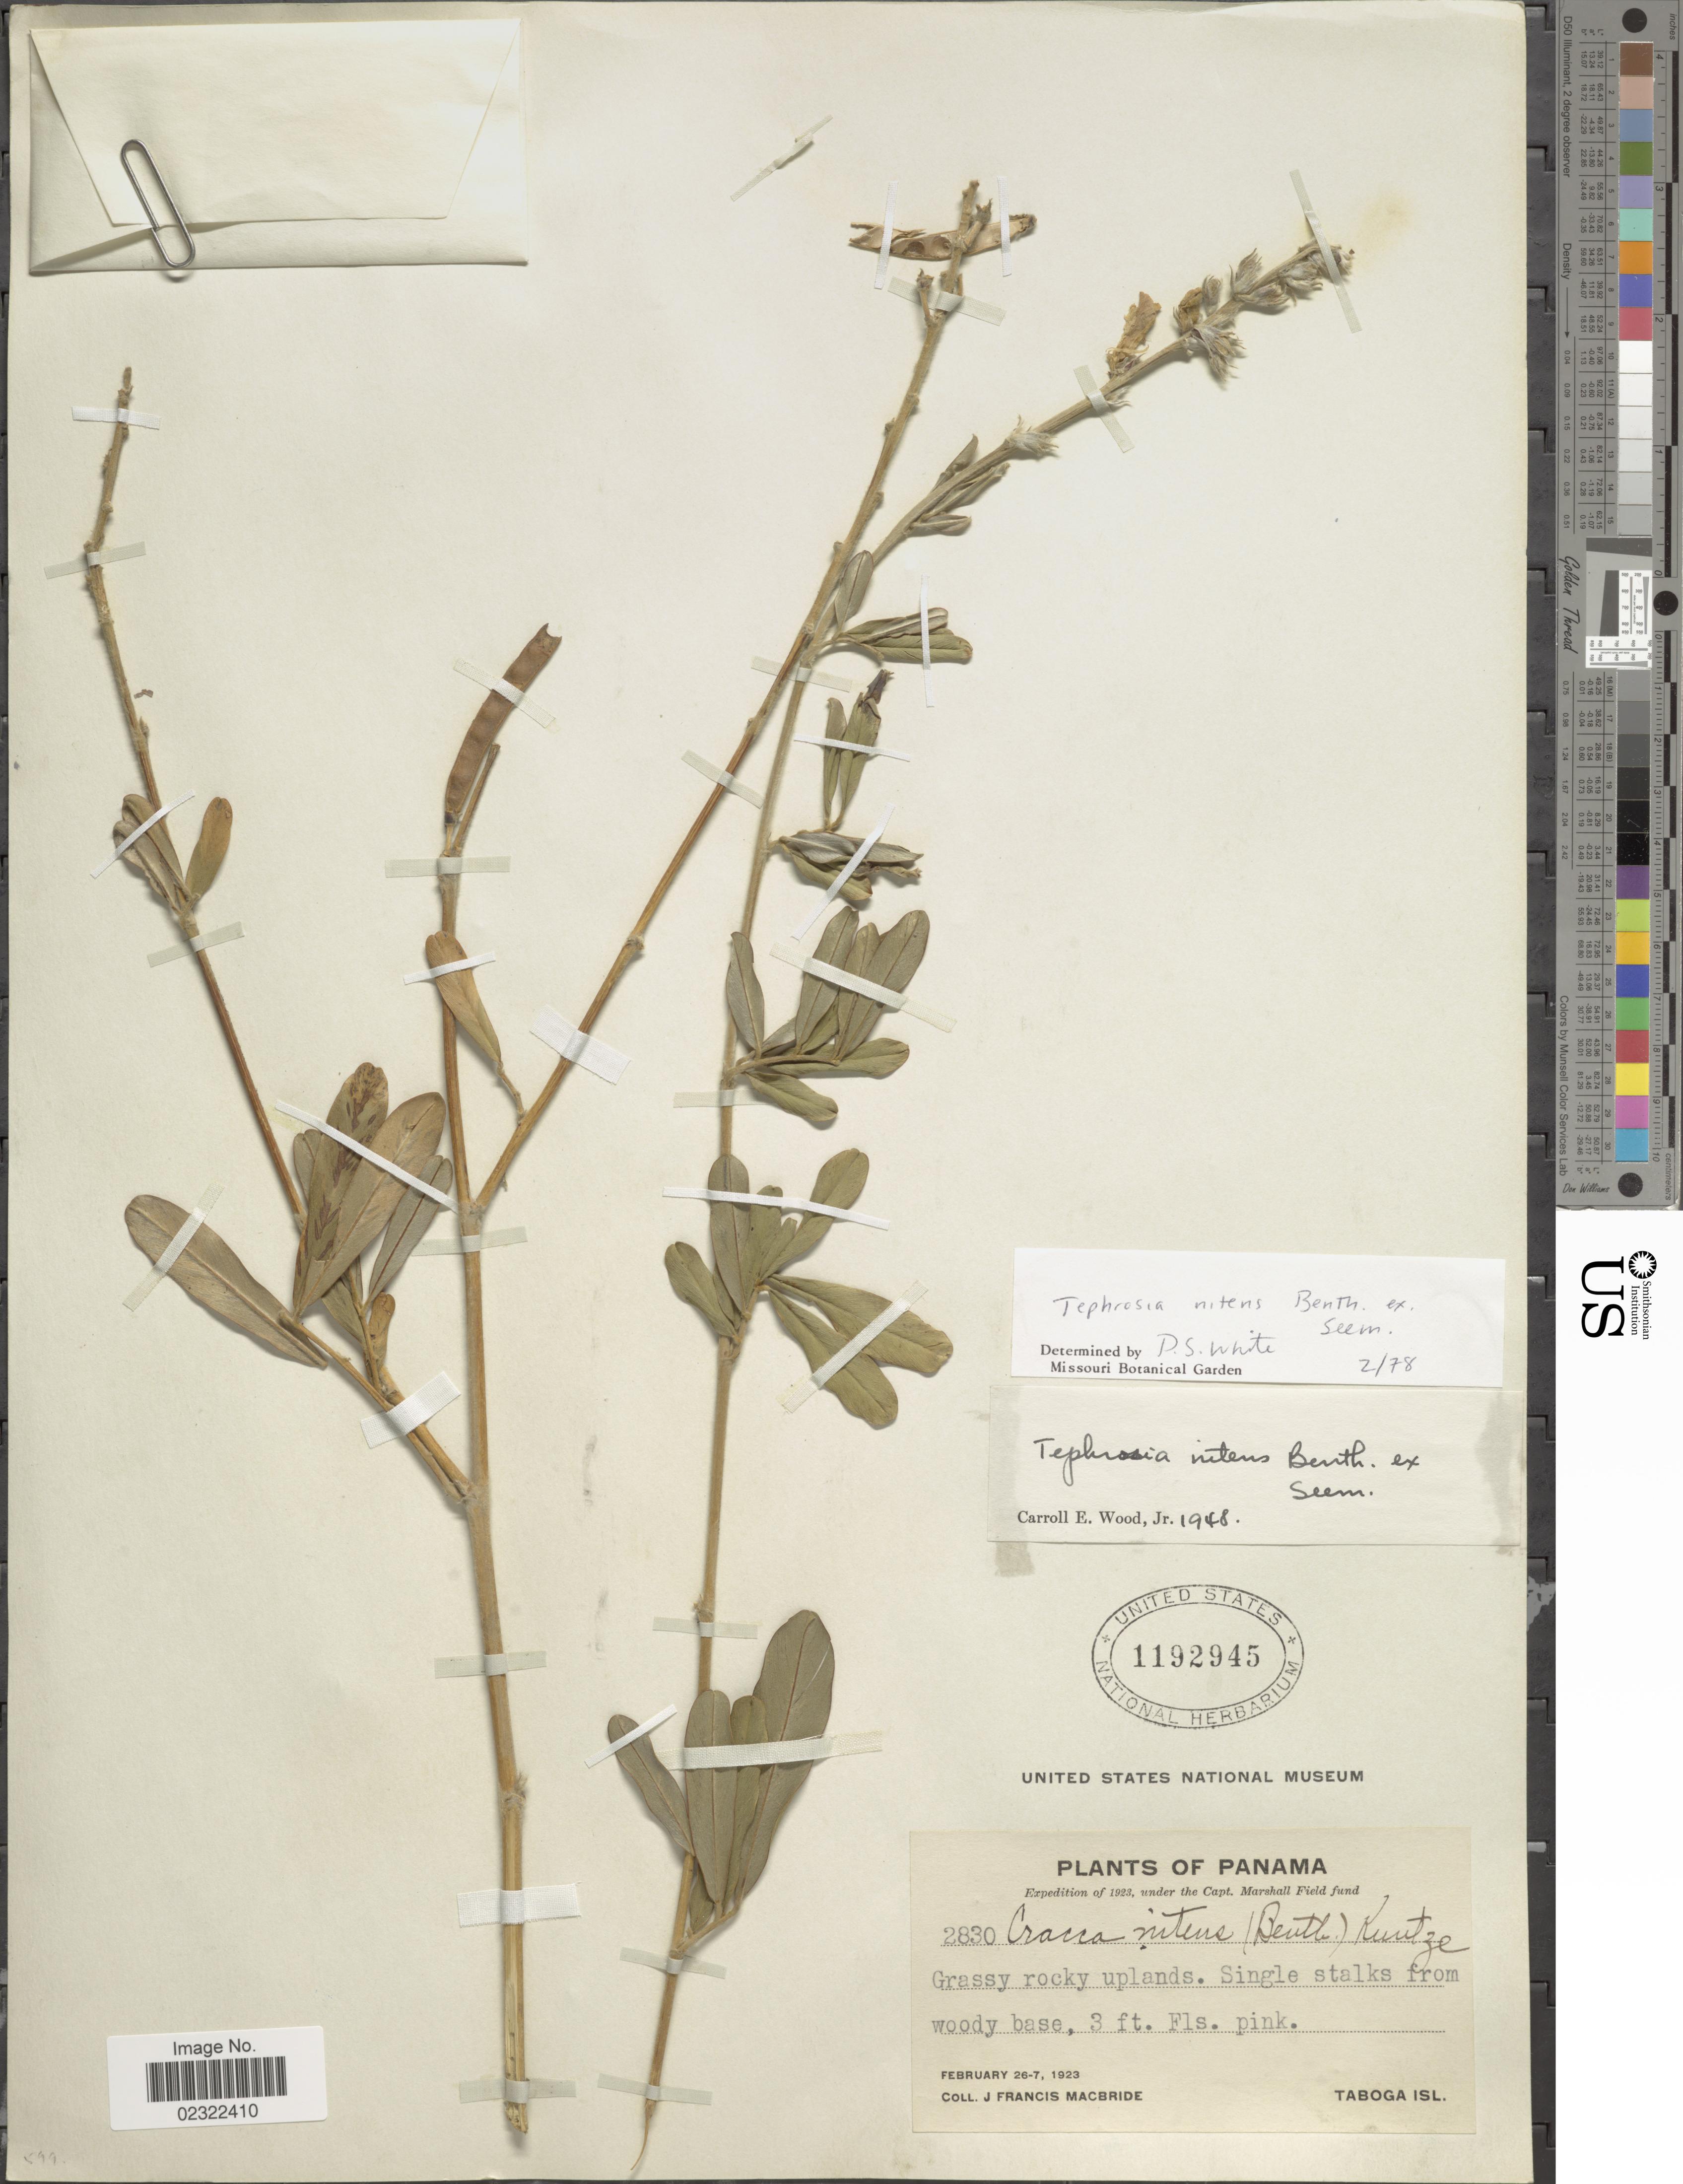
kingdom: Plantae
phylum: Tracheophyta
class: Magnoliopsida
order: Fabales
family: Fabaceae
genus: Tephrosia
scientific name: Tephrosia nitens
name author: Benth.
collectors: J. F. Macbride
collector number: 2830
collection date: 1923-02-07/1923-02-26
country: Panama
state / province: Panamá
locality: Grassy rocky uplands, Panama. Taboga Isl.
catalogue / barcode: US 1192945